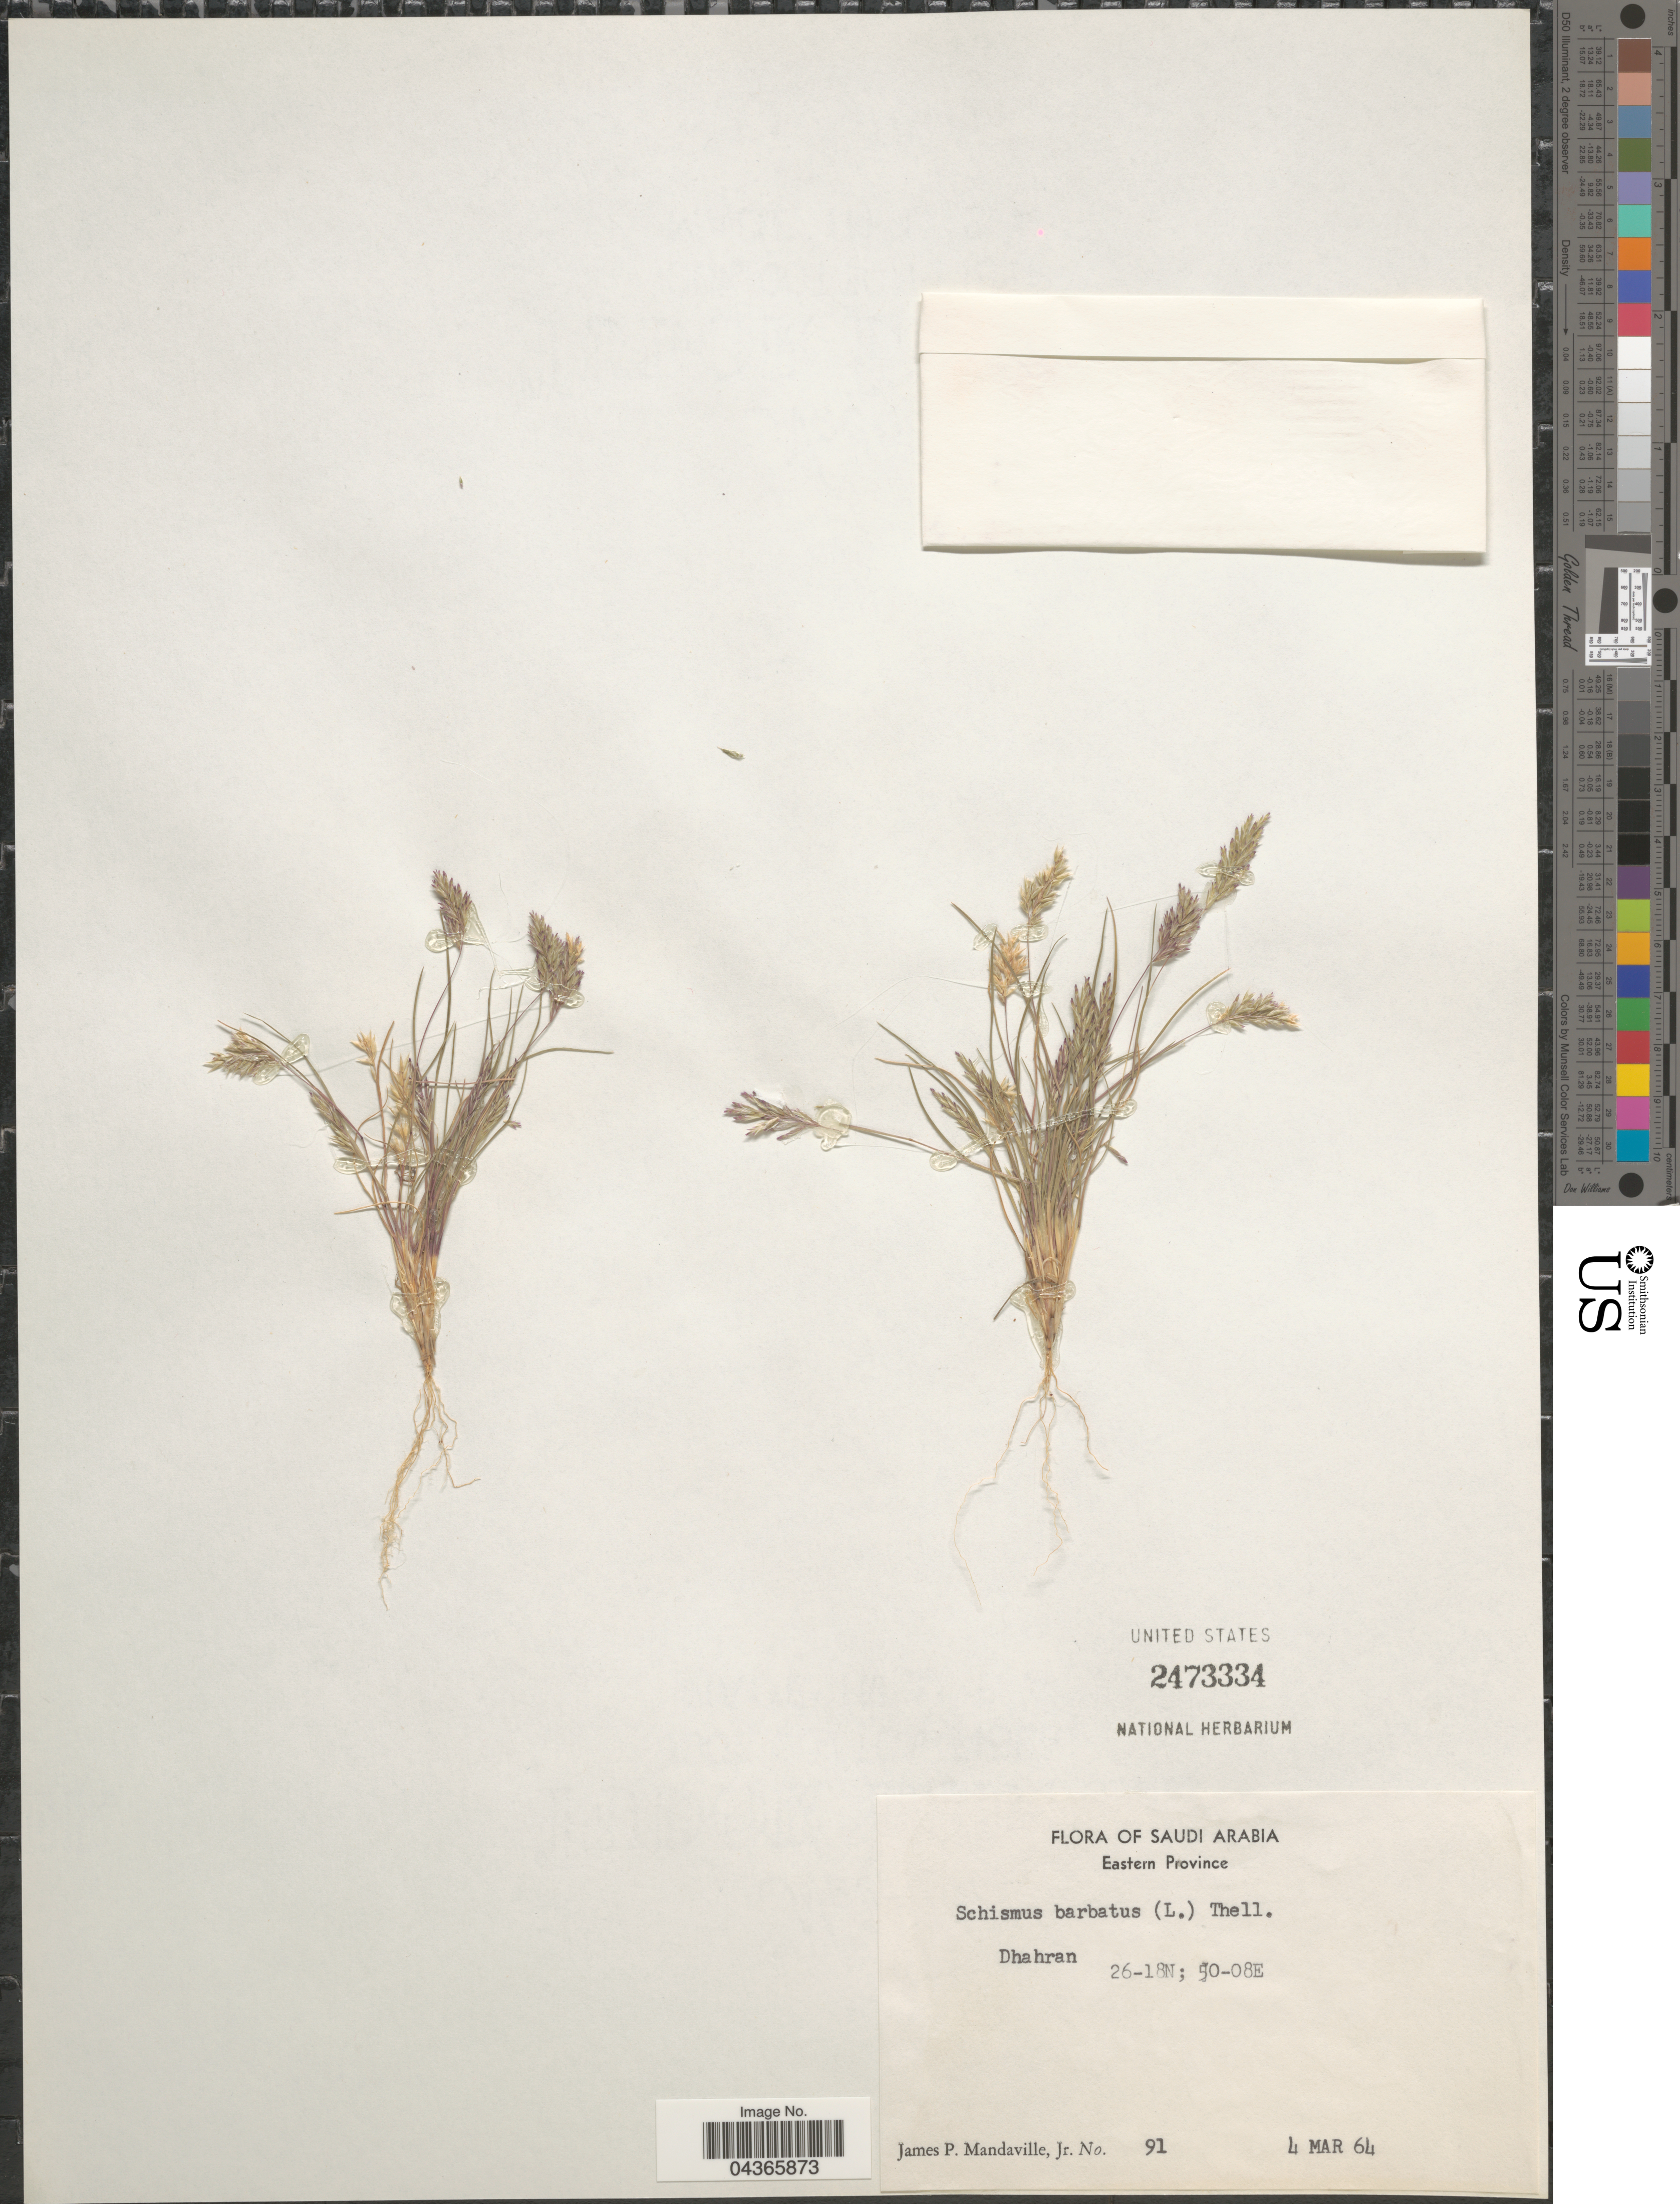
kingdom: Plantae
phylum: Tracheophyta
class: Liliopsida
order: Poales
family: Poaceae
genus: Schismus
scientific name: Schismus barbatus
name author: (L.) Thell.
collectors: J. Mandaville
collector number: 91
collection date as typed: Transcribed d/m/y: 4/3/64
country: Saudi Arabia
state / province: Ash Sharqiyah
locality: Eastern Province. Dhahran.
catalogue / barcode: US 2473334